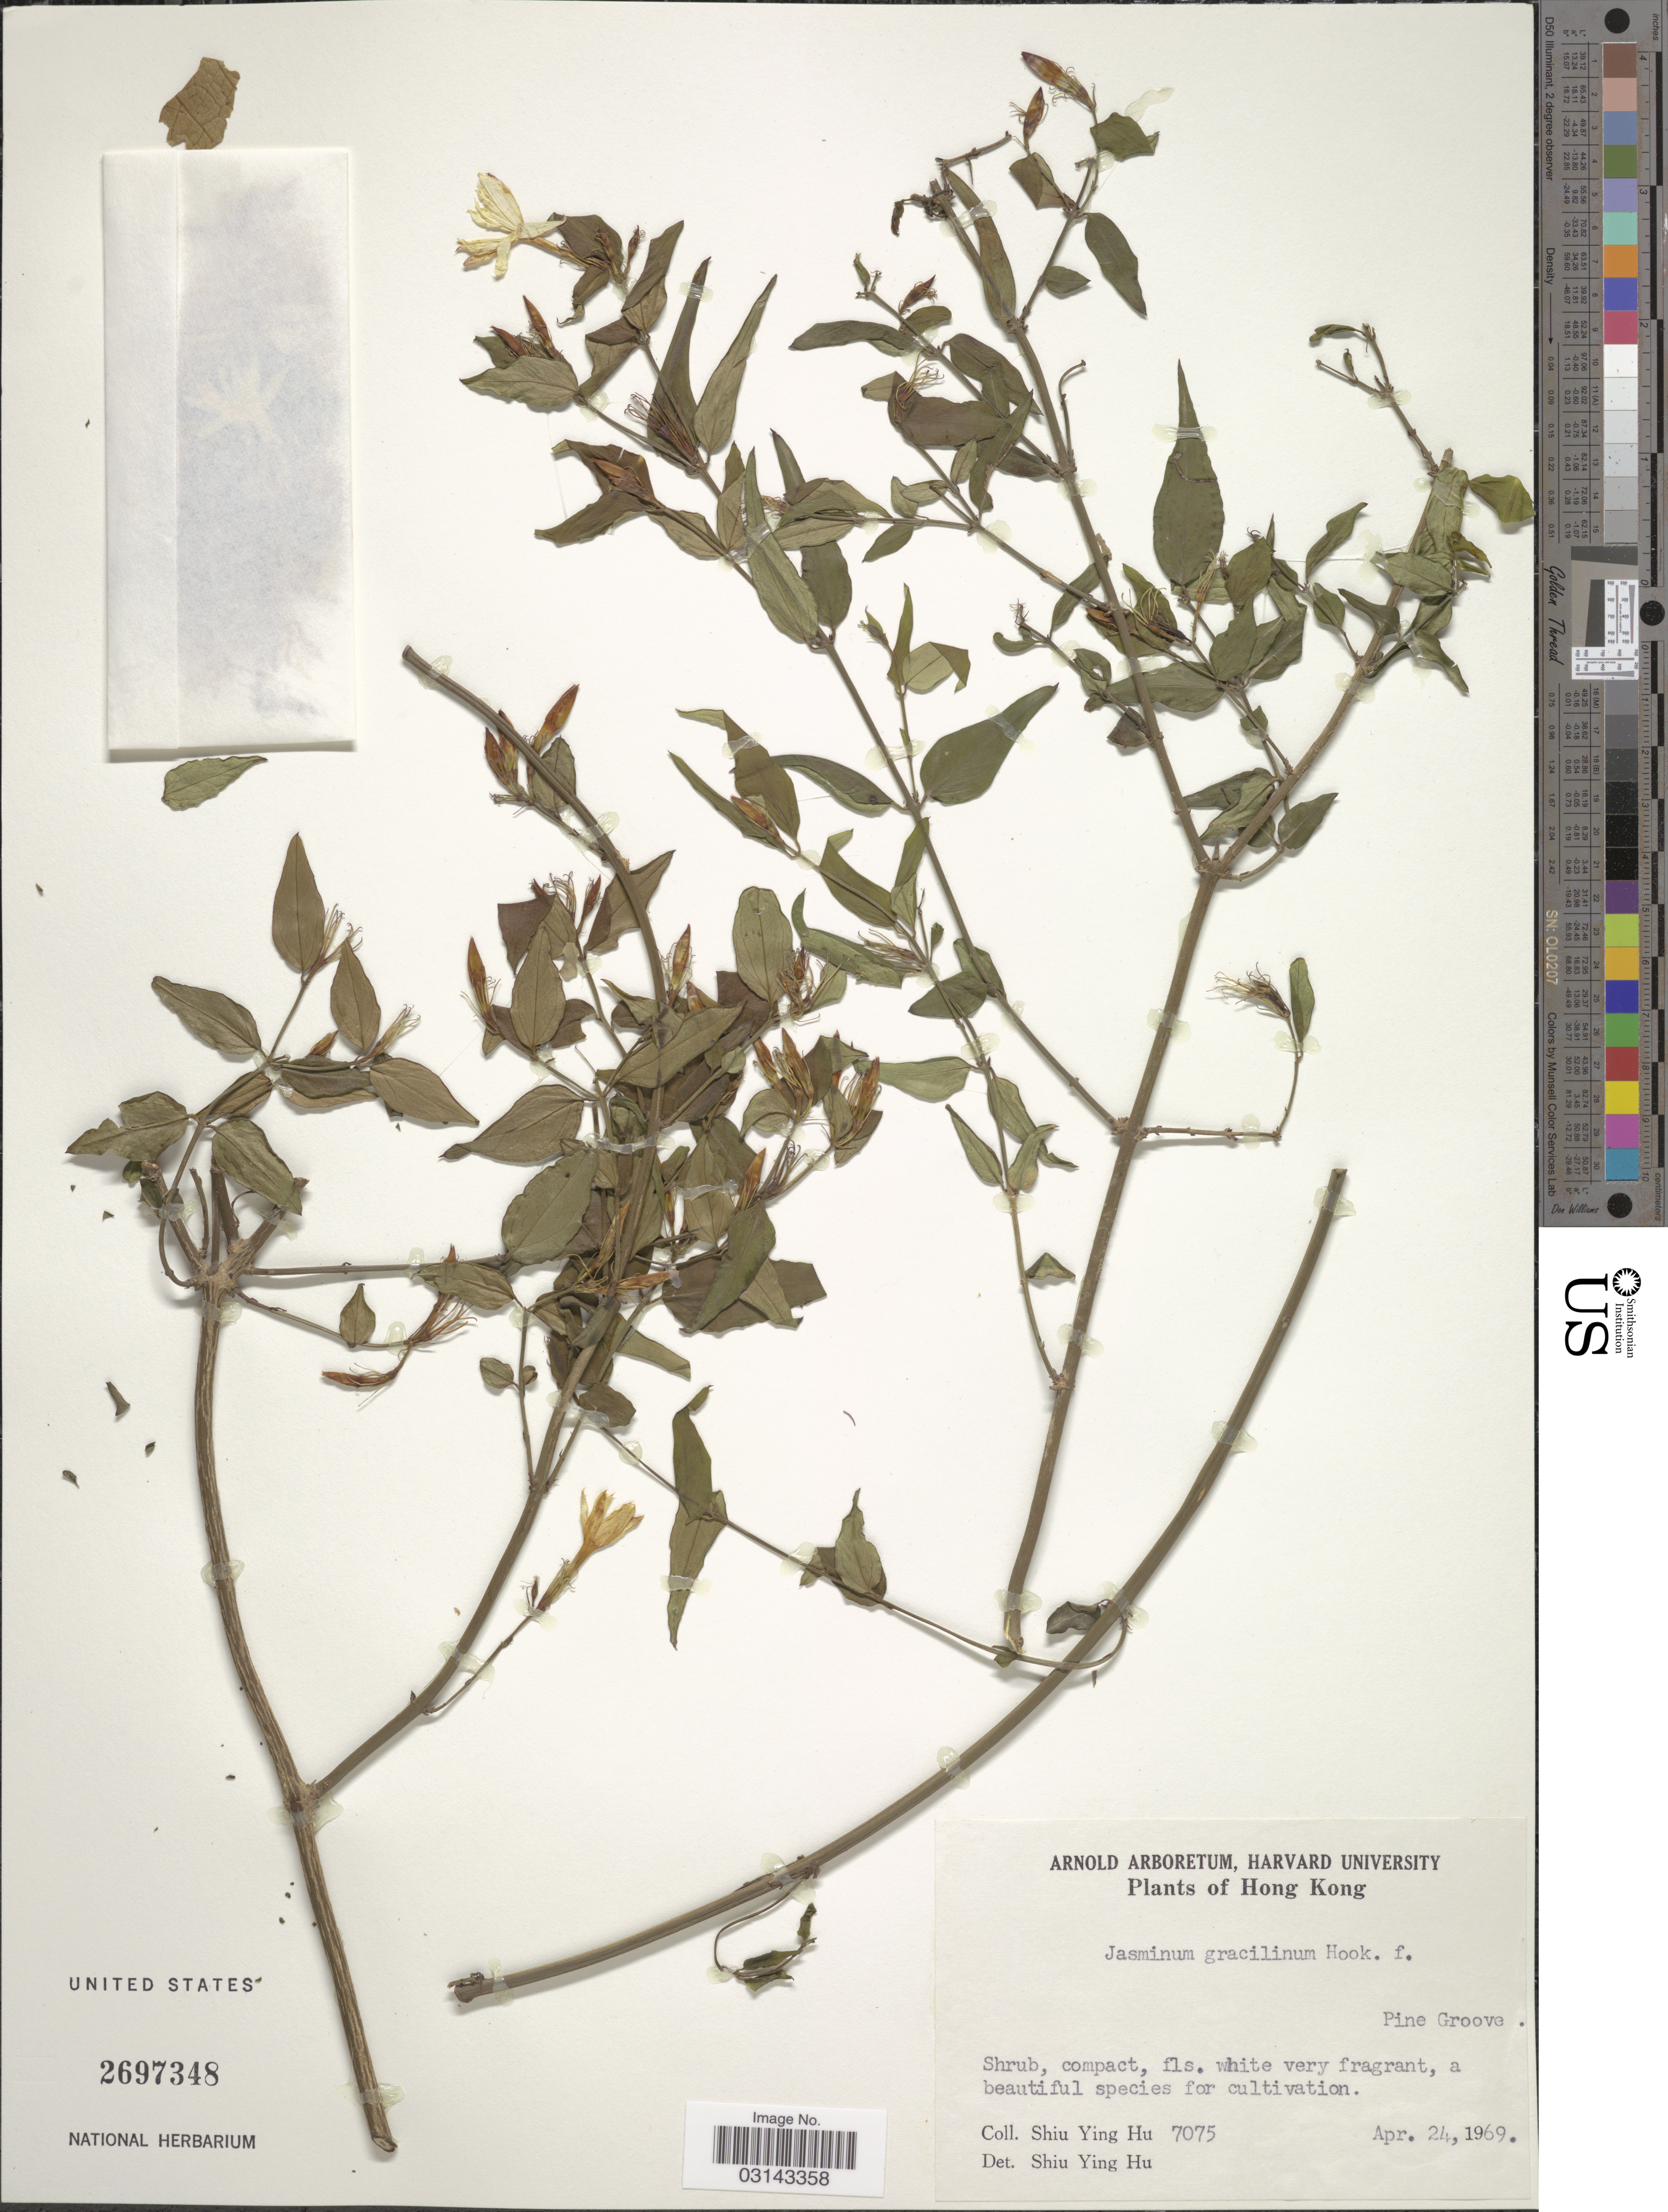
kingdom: Plantae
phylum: Tracheophyta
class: Magnoliopsida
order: Lamiales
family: Oleaceae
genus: Jasminum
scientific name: Jasminum gracillimum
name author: Hook. f.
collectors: S. Y. Hu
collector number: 7075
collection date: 1969-04-24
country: China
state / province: Hong Kong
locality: Pine Groove.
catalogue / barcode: US 2697348